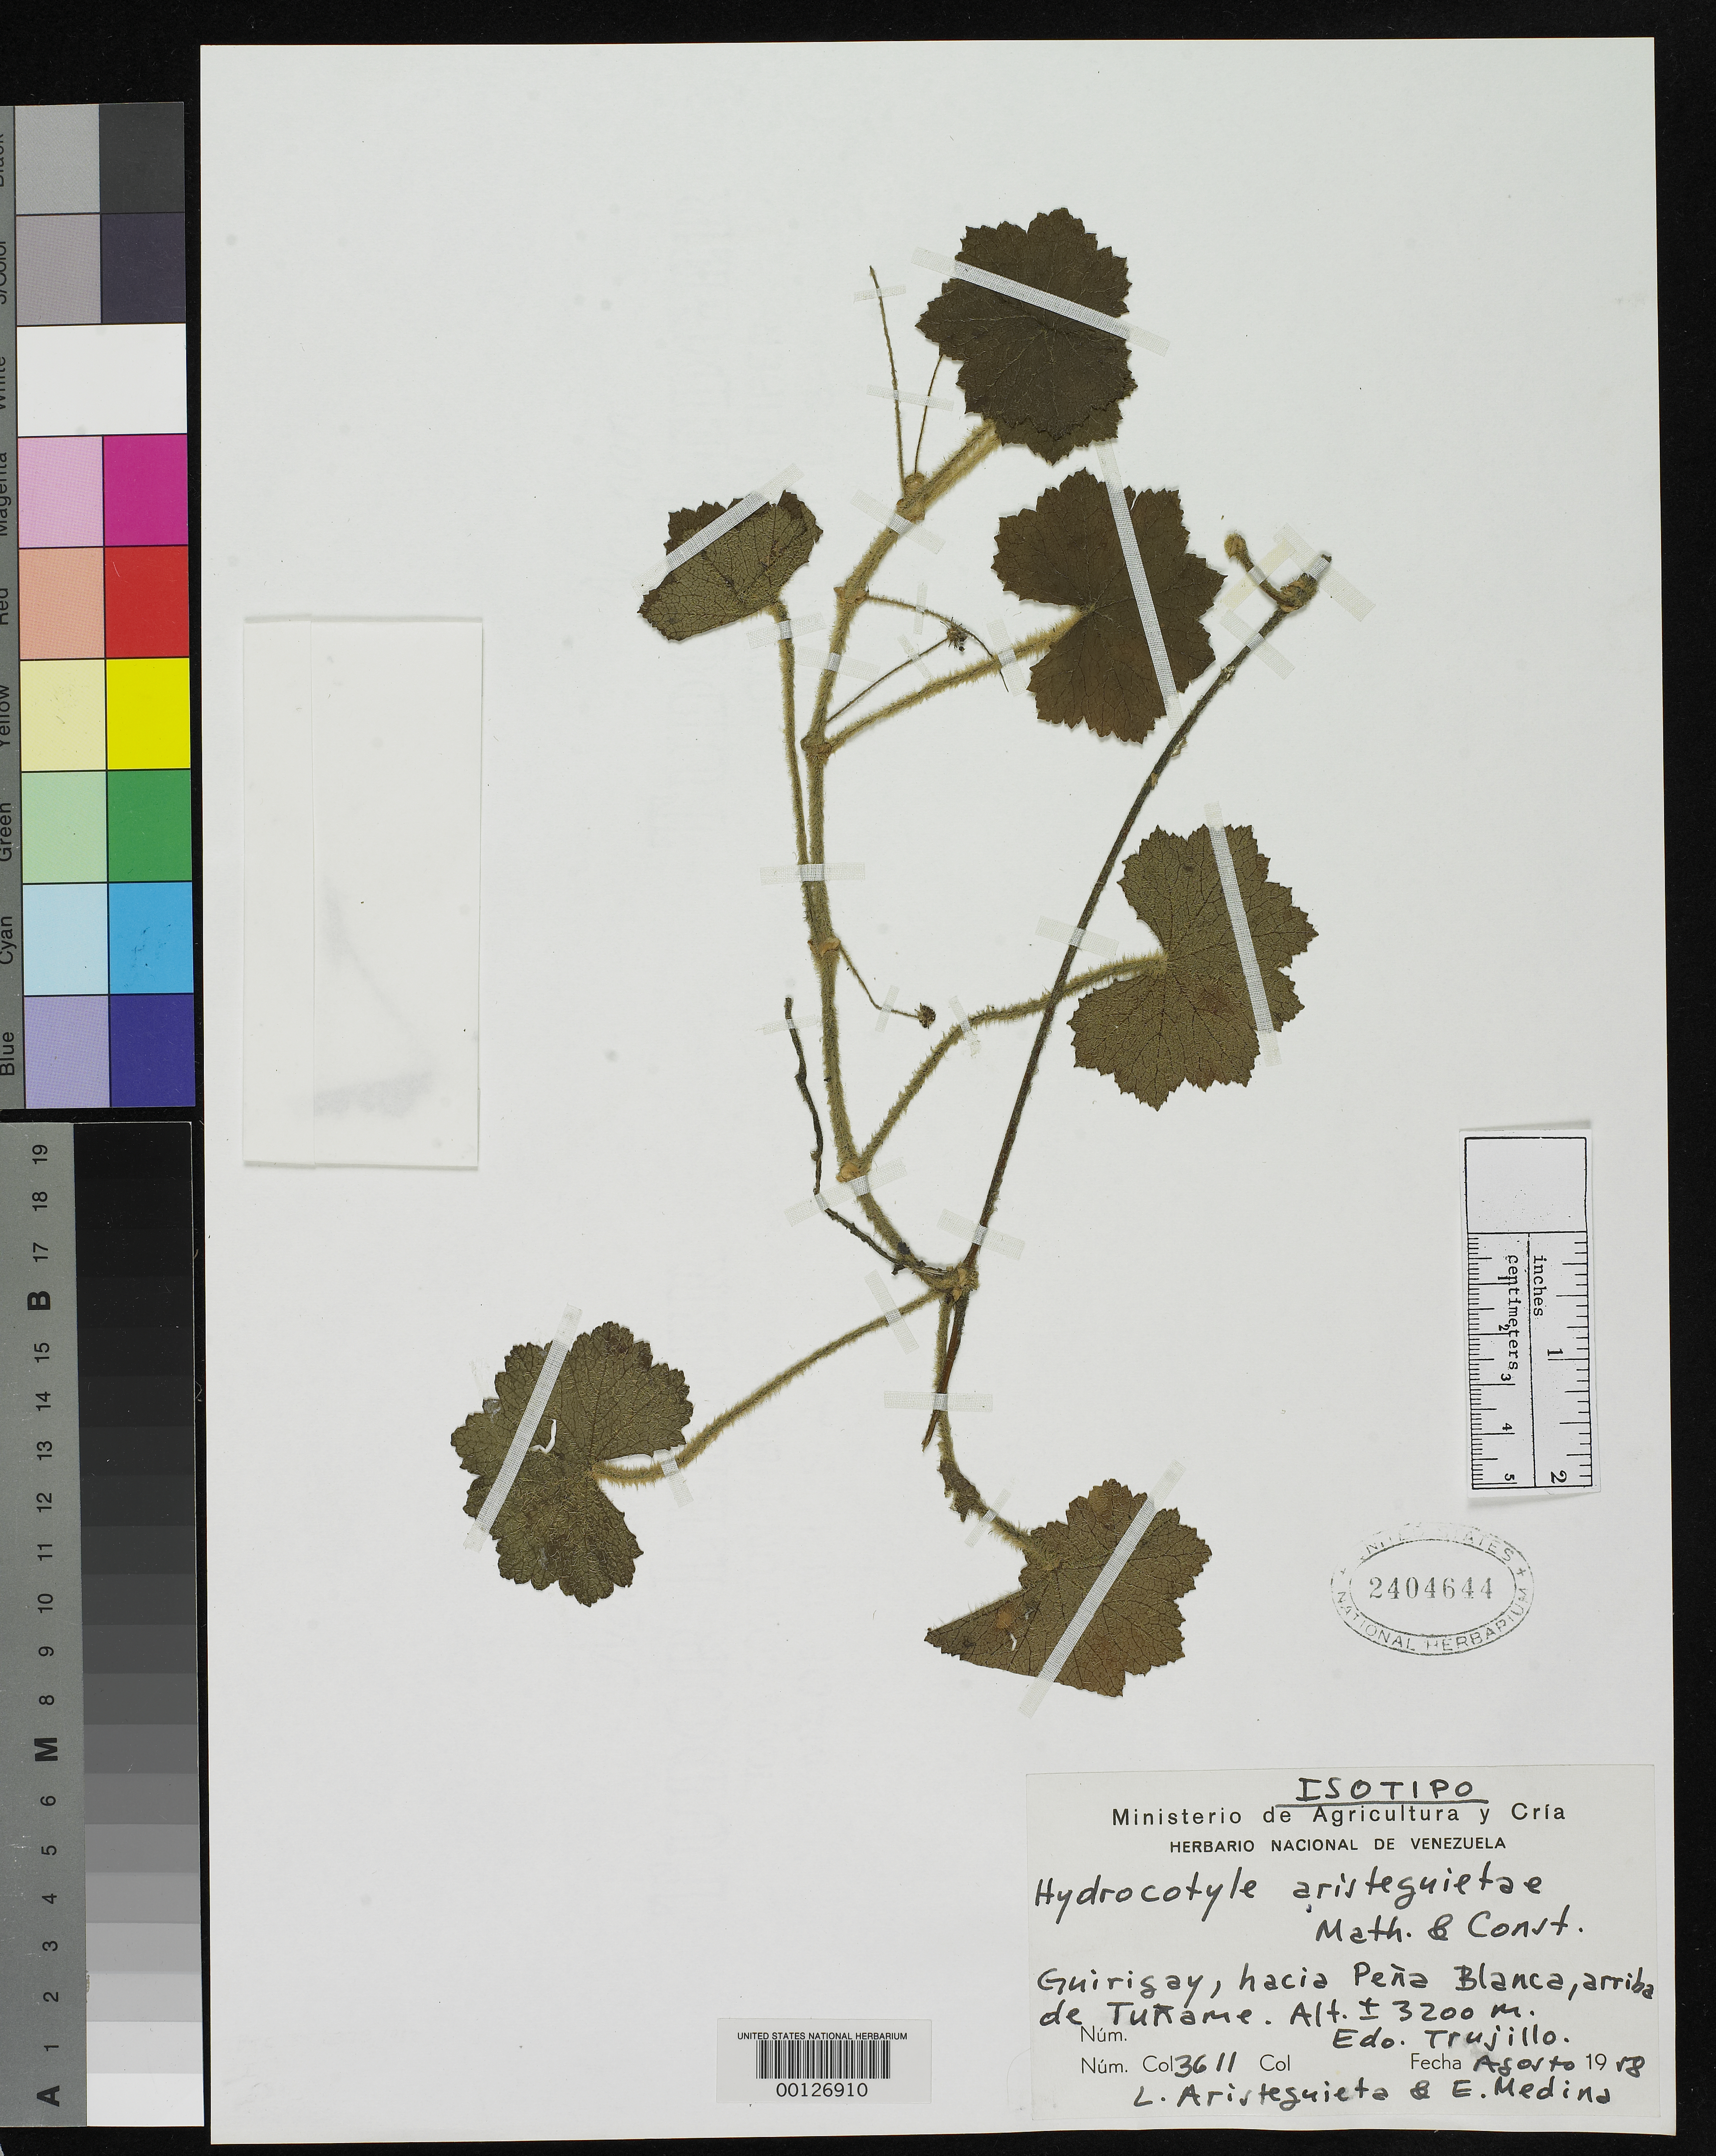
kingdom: Plantae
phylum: Tracheophyta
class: Magnoliopsida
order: Apiales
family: Araliaceae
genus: Hydrocotyle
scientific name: Hydrocotyle aristeguietae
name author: Mathias & Constance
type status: Isotype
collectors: L. Aristeguieta & E. Medina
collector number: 3611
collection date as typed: Aug 1958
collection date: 1958-08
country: Venezuela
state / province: Trujillo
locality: Guirigay.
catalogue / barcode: US 2604644